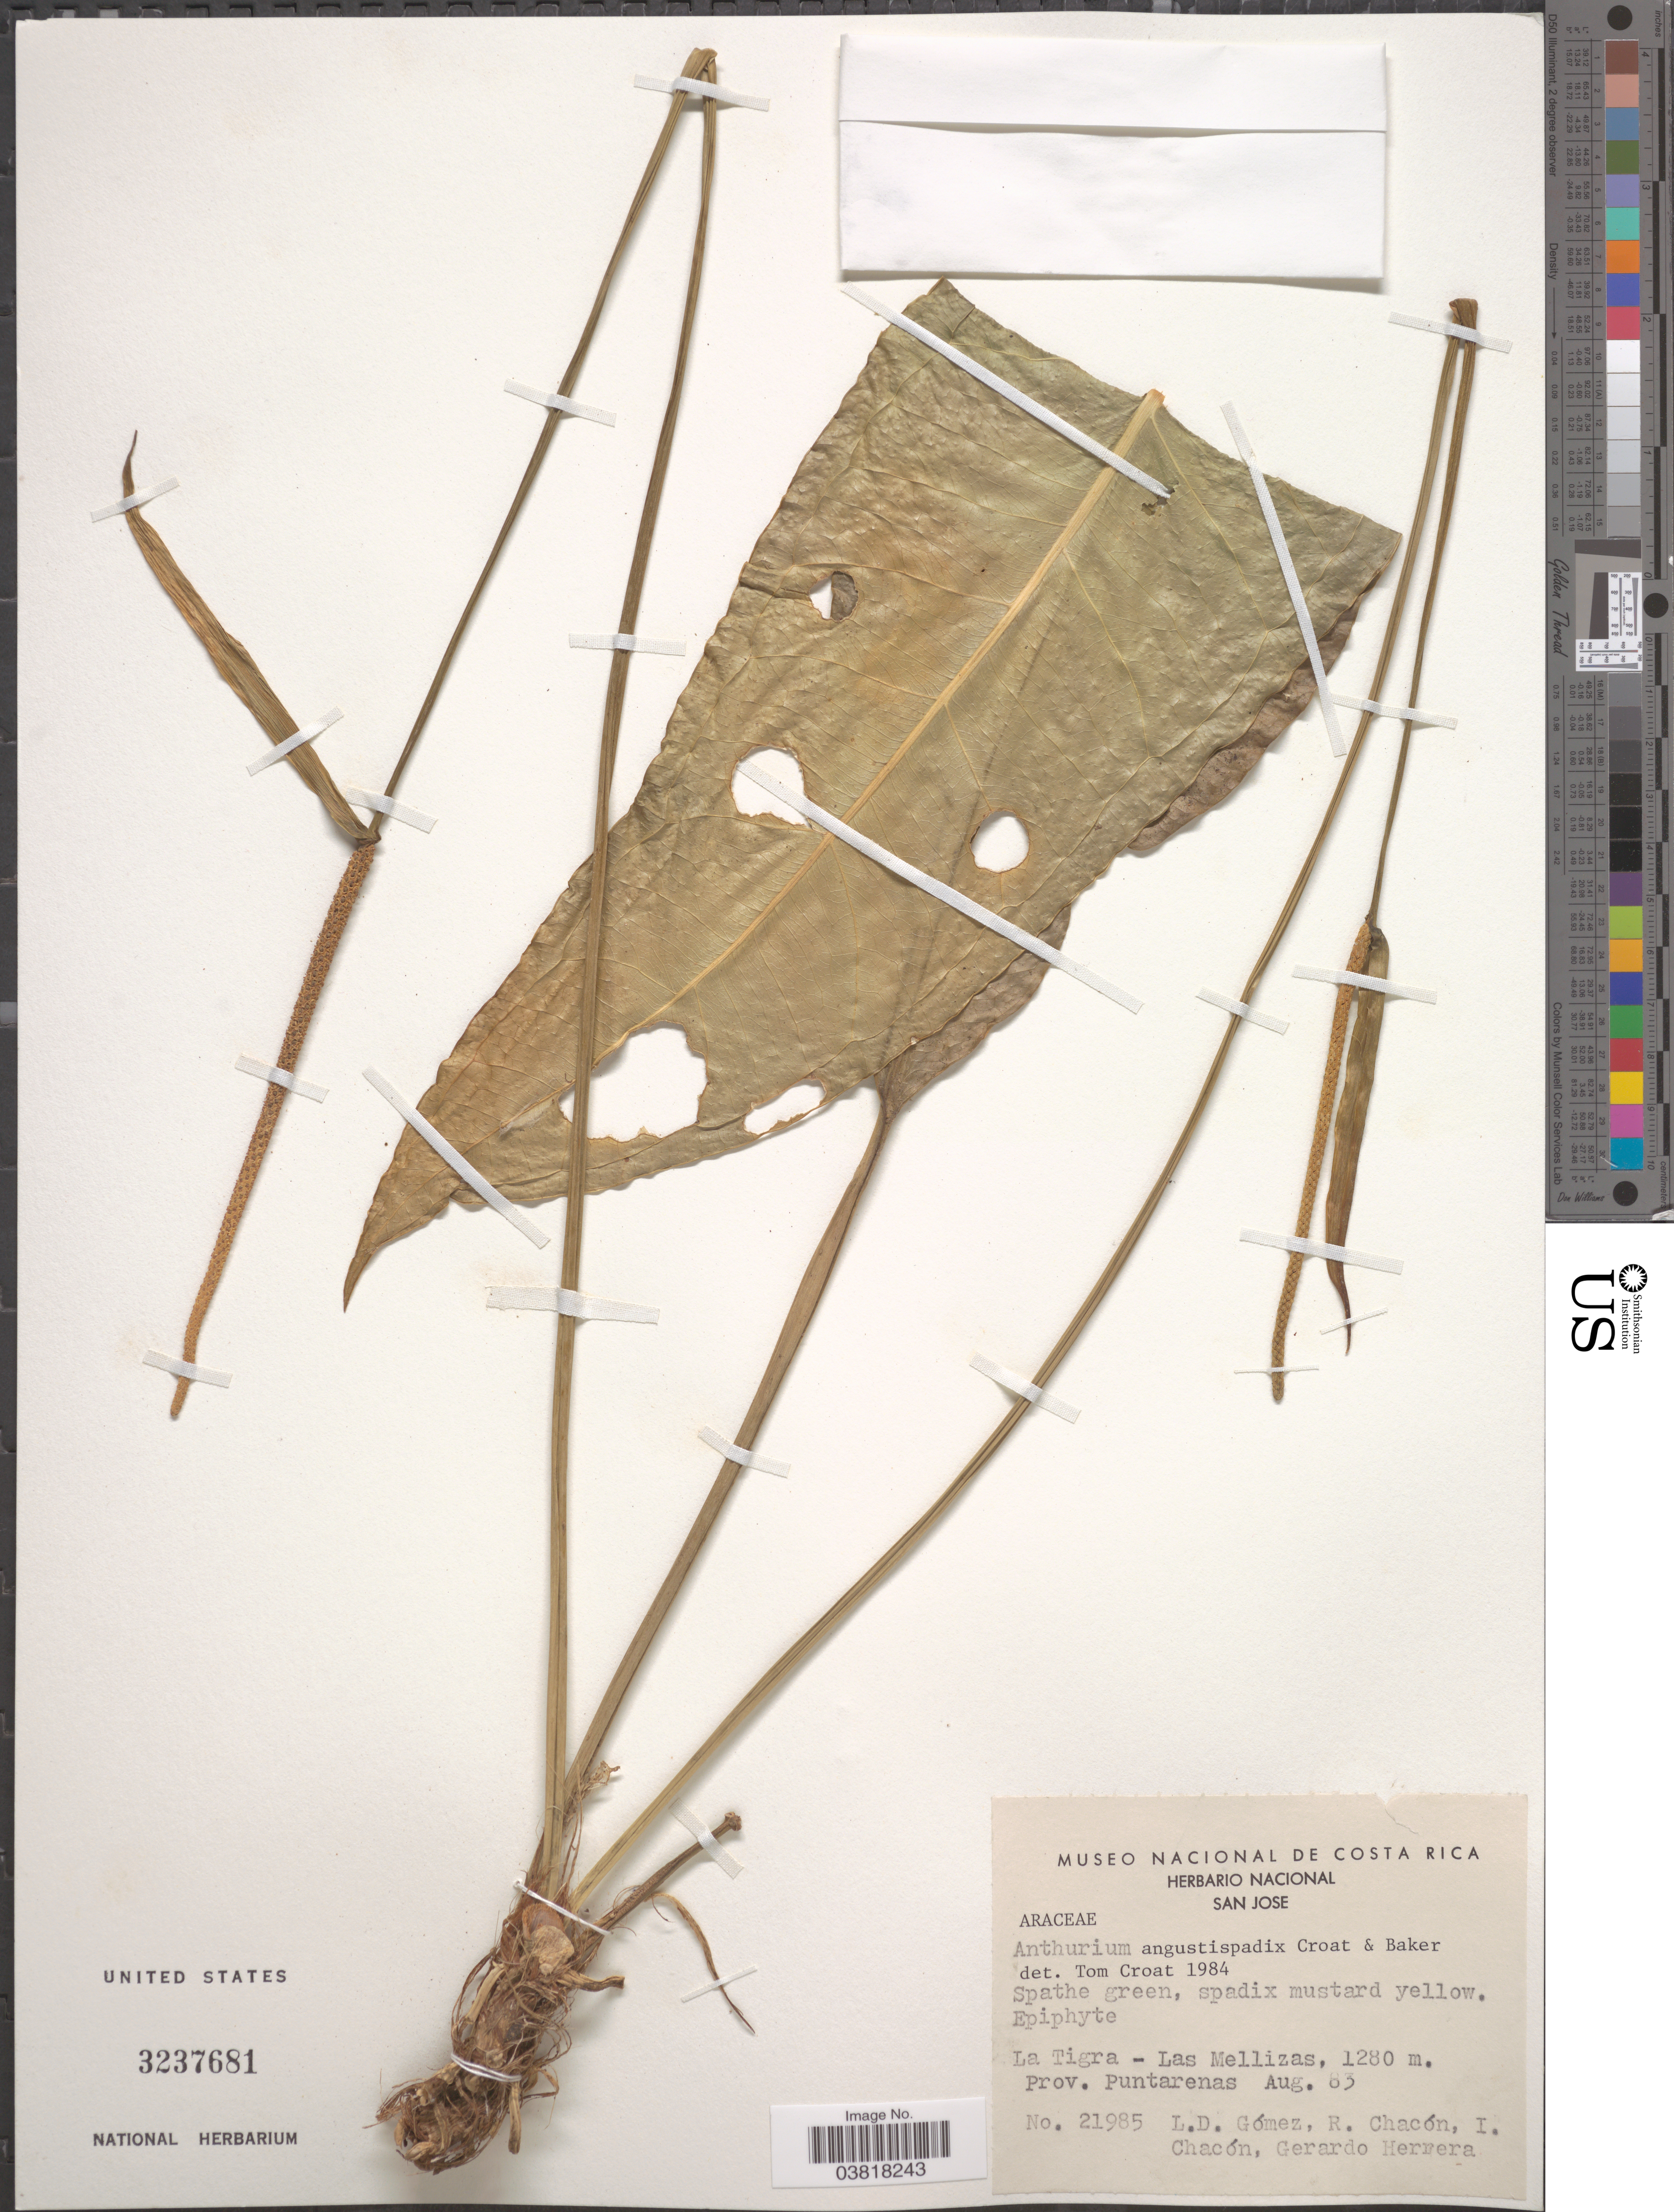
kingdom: Plantae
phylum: Tracheophyta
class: Liliopsida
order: Alismatales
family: Araceae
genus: Anthurium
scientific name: Anthurium angustispadix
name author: Croat & R.A. Baker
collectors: L. D. Gómez, R. Chacón, I. Chacón & G. Herrera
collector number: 21985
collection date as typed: Transcribed d/m/y: /8/83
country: Costa Rica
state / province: Puntarenas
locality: La Tigra - Las Mellizas.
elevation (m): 1280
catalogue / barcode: US 3237681